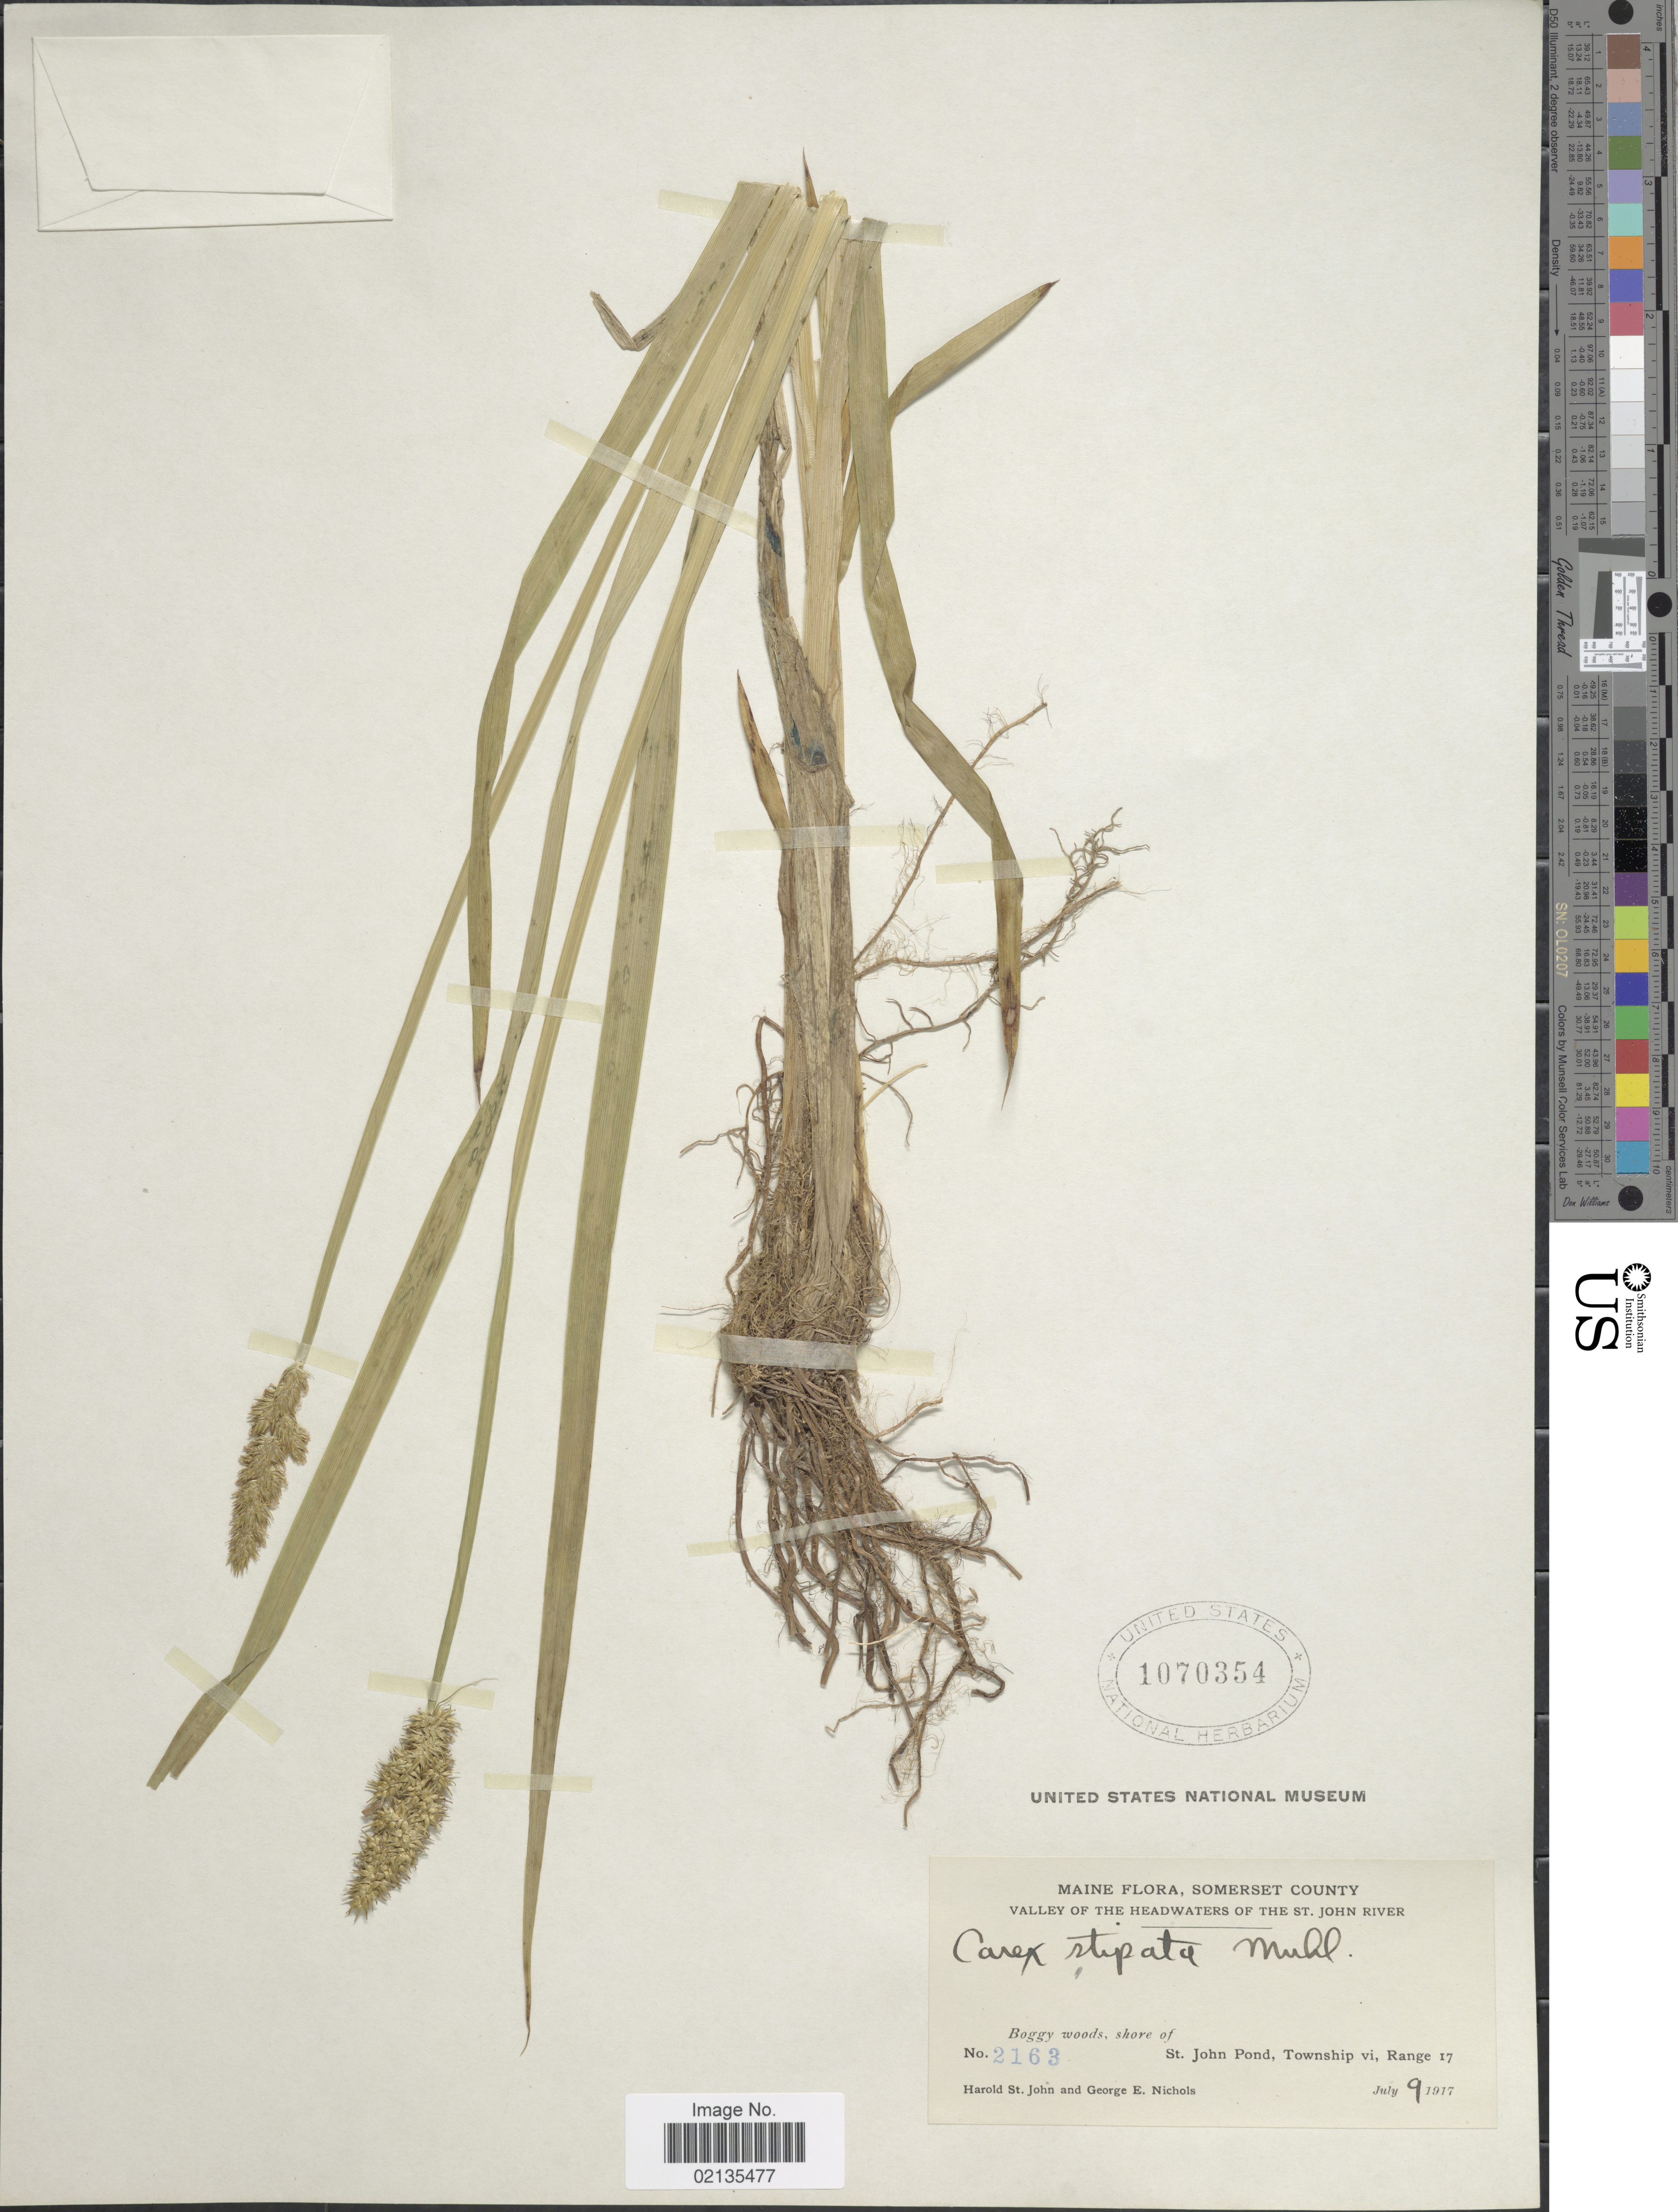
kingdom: Plantae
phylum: Tracheophyta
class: Liliopsida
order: Poales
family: Cyperaceae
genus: Carex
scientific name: Carex stipata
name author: Muhl. ex Willd.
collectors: H. St. John & G. E. Nichols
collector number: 2163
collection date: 1917-07-09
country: United States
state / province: Maine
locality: Somerset County, valley of the Headwaters of the St. John River, boggy woods, shore of St. John Pond, Township vi, Range 17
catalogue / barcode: US 1070354